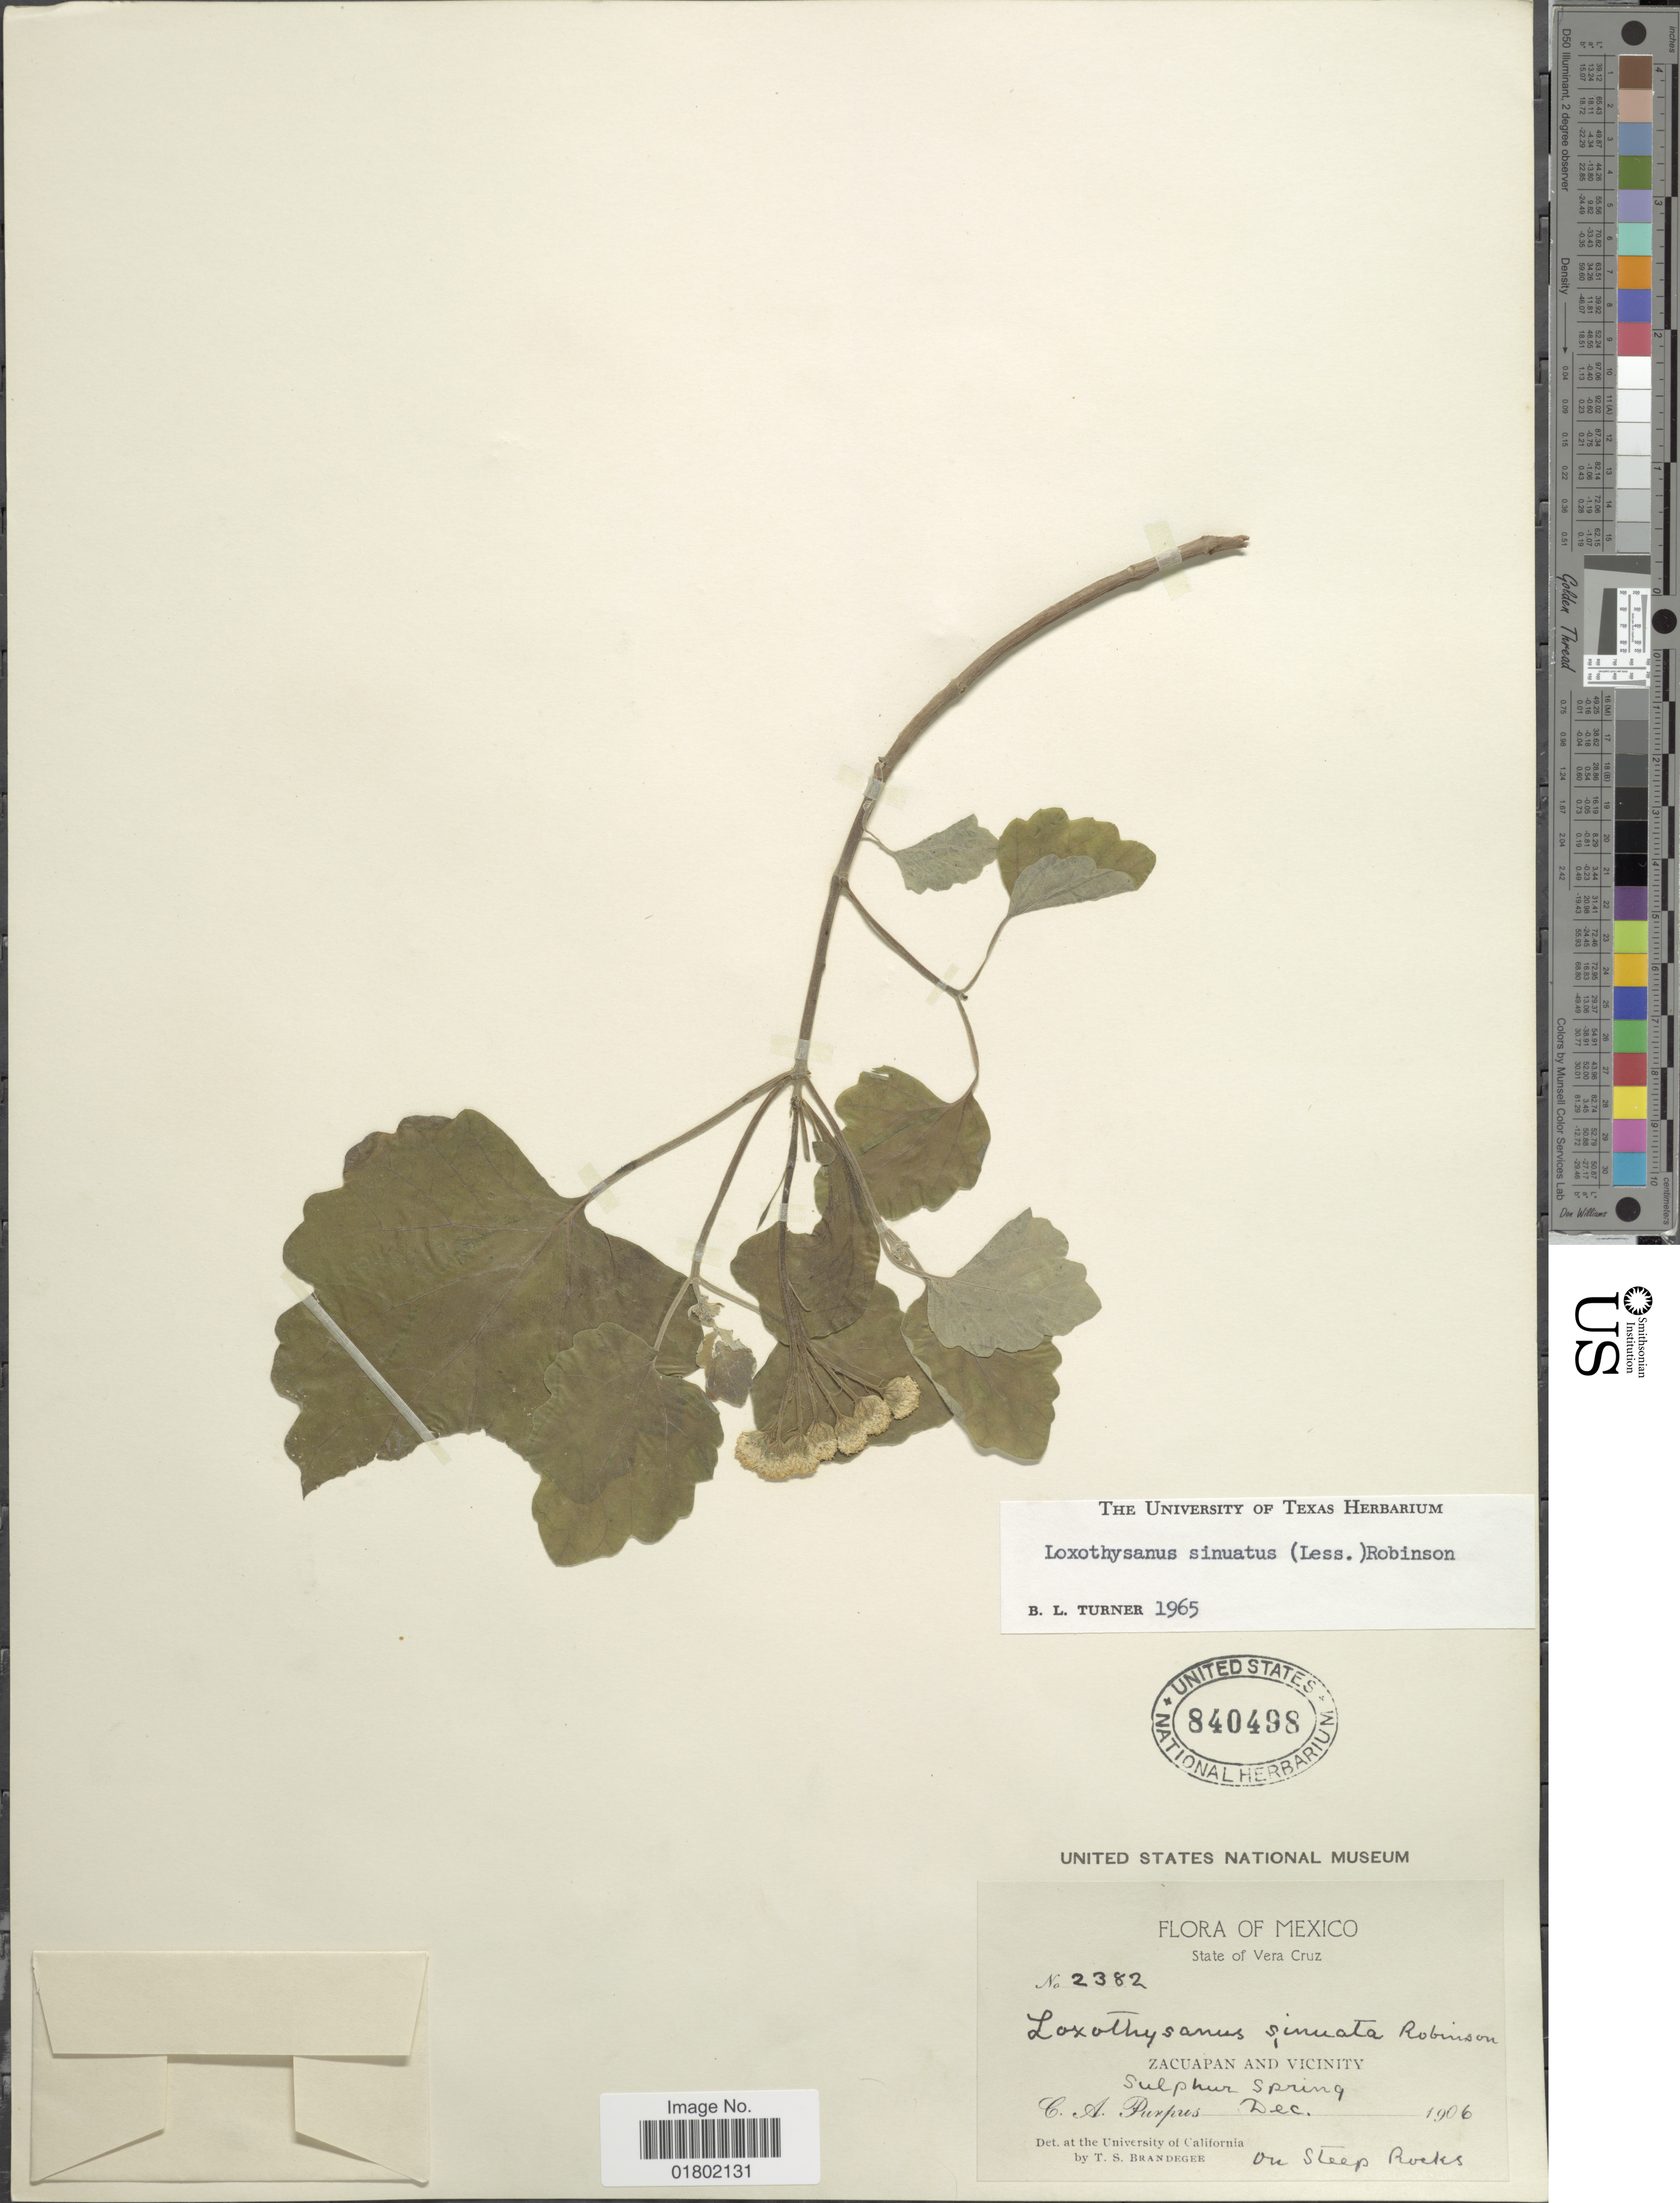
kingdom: Plantae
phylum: Tracheophyta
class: Magnoliopsida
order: Asterales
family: Asteraceae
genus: Loxothysanus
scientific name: Loxothysanus sinuatus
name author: (Less.) B.L. Rob.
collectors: C. A. Purpus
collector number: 2382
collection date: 1906-12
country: Mexico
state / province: Veracruz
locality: Zacuapan and vicinity, Sulpur Spring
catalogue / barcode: US 840498